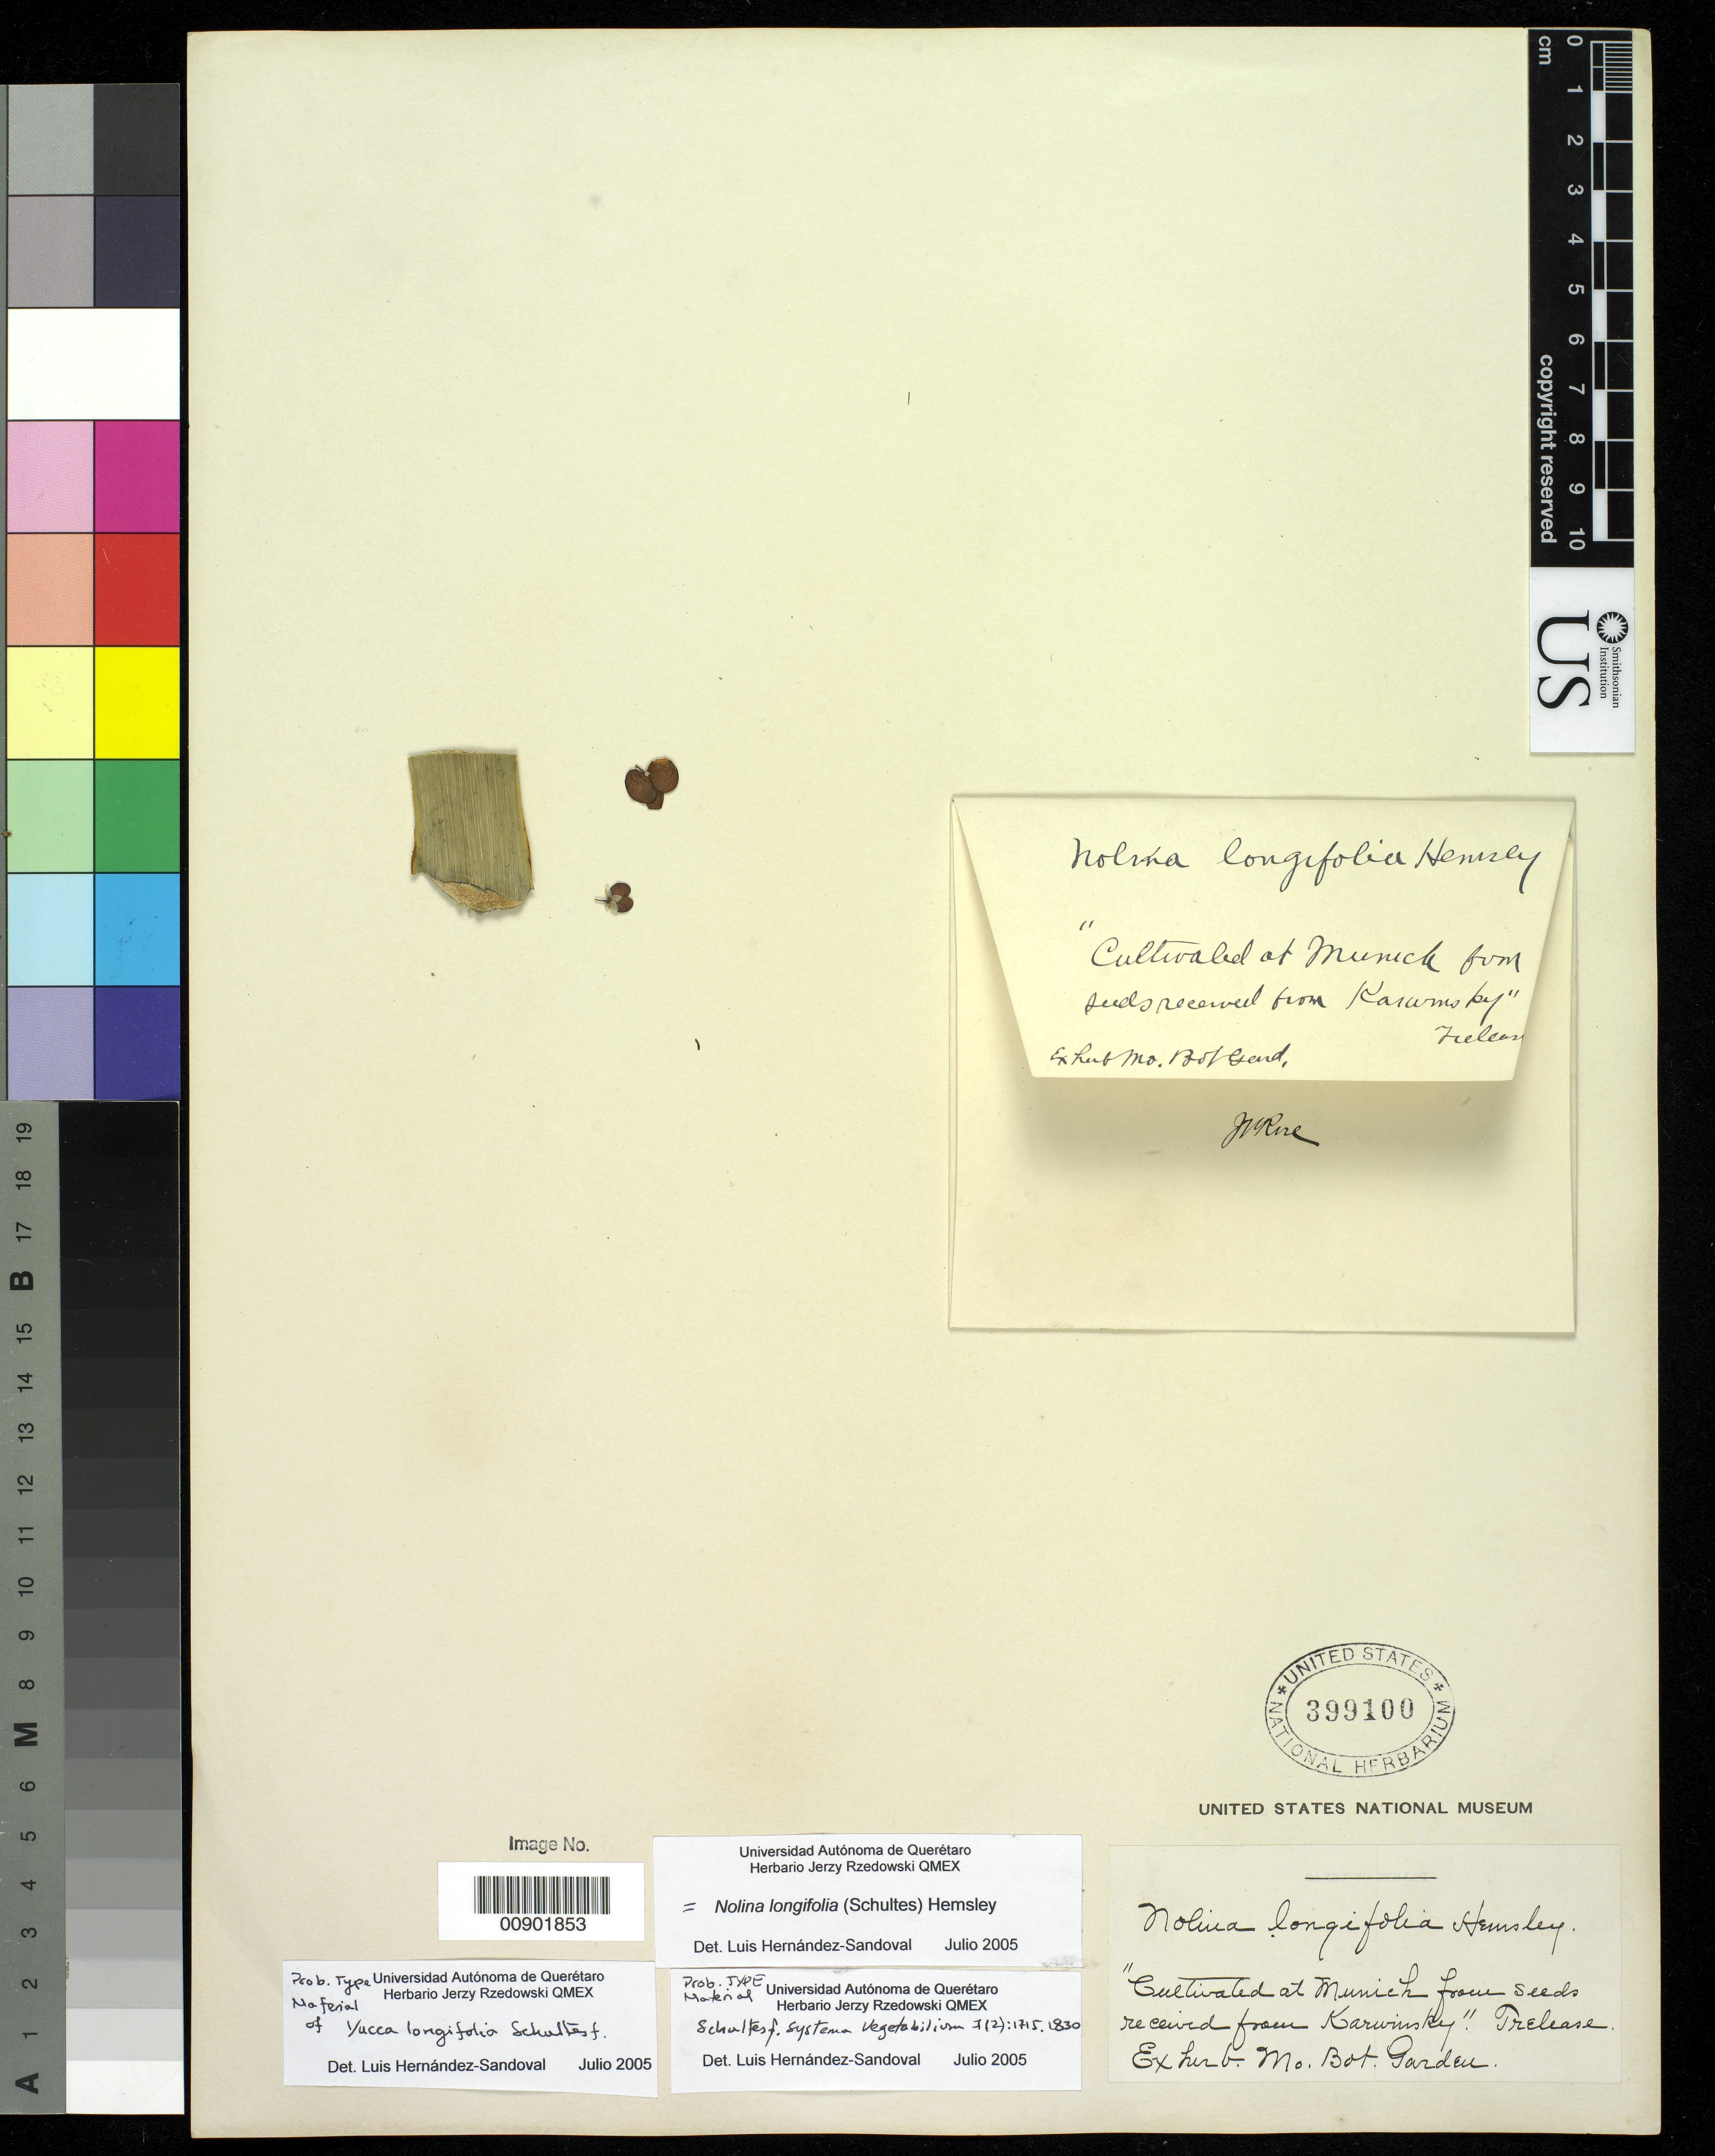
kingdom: Plantae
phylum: Tracheophyta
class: Liliopsida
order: Asparagales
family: Asparagaceae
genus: Yucca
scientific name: Yucca longifolia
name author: Karw. ex Schult. f. in Roem. & Schult.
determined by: Hernández-Sandoval, L. G.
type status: Possible Type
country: Mexico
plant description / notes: Fragment of possible type material ex herb. Missouri Bot. Gard. (MO). "Cultivated at Munich from seeds received from Karwinsky. Trelease."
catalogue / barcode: US 399100